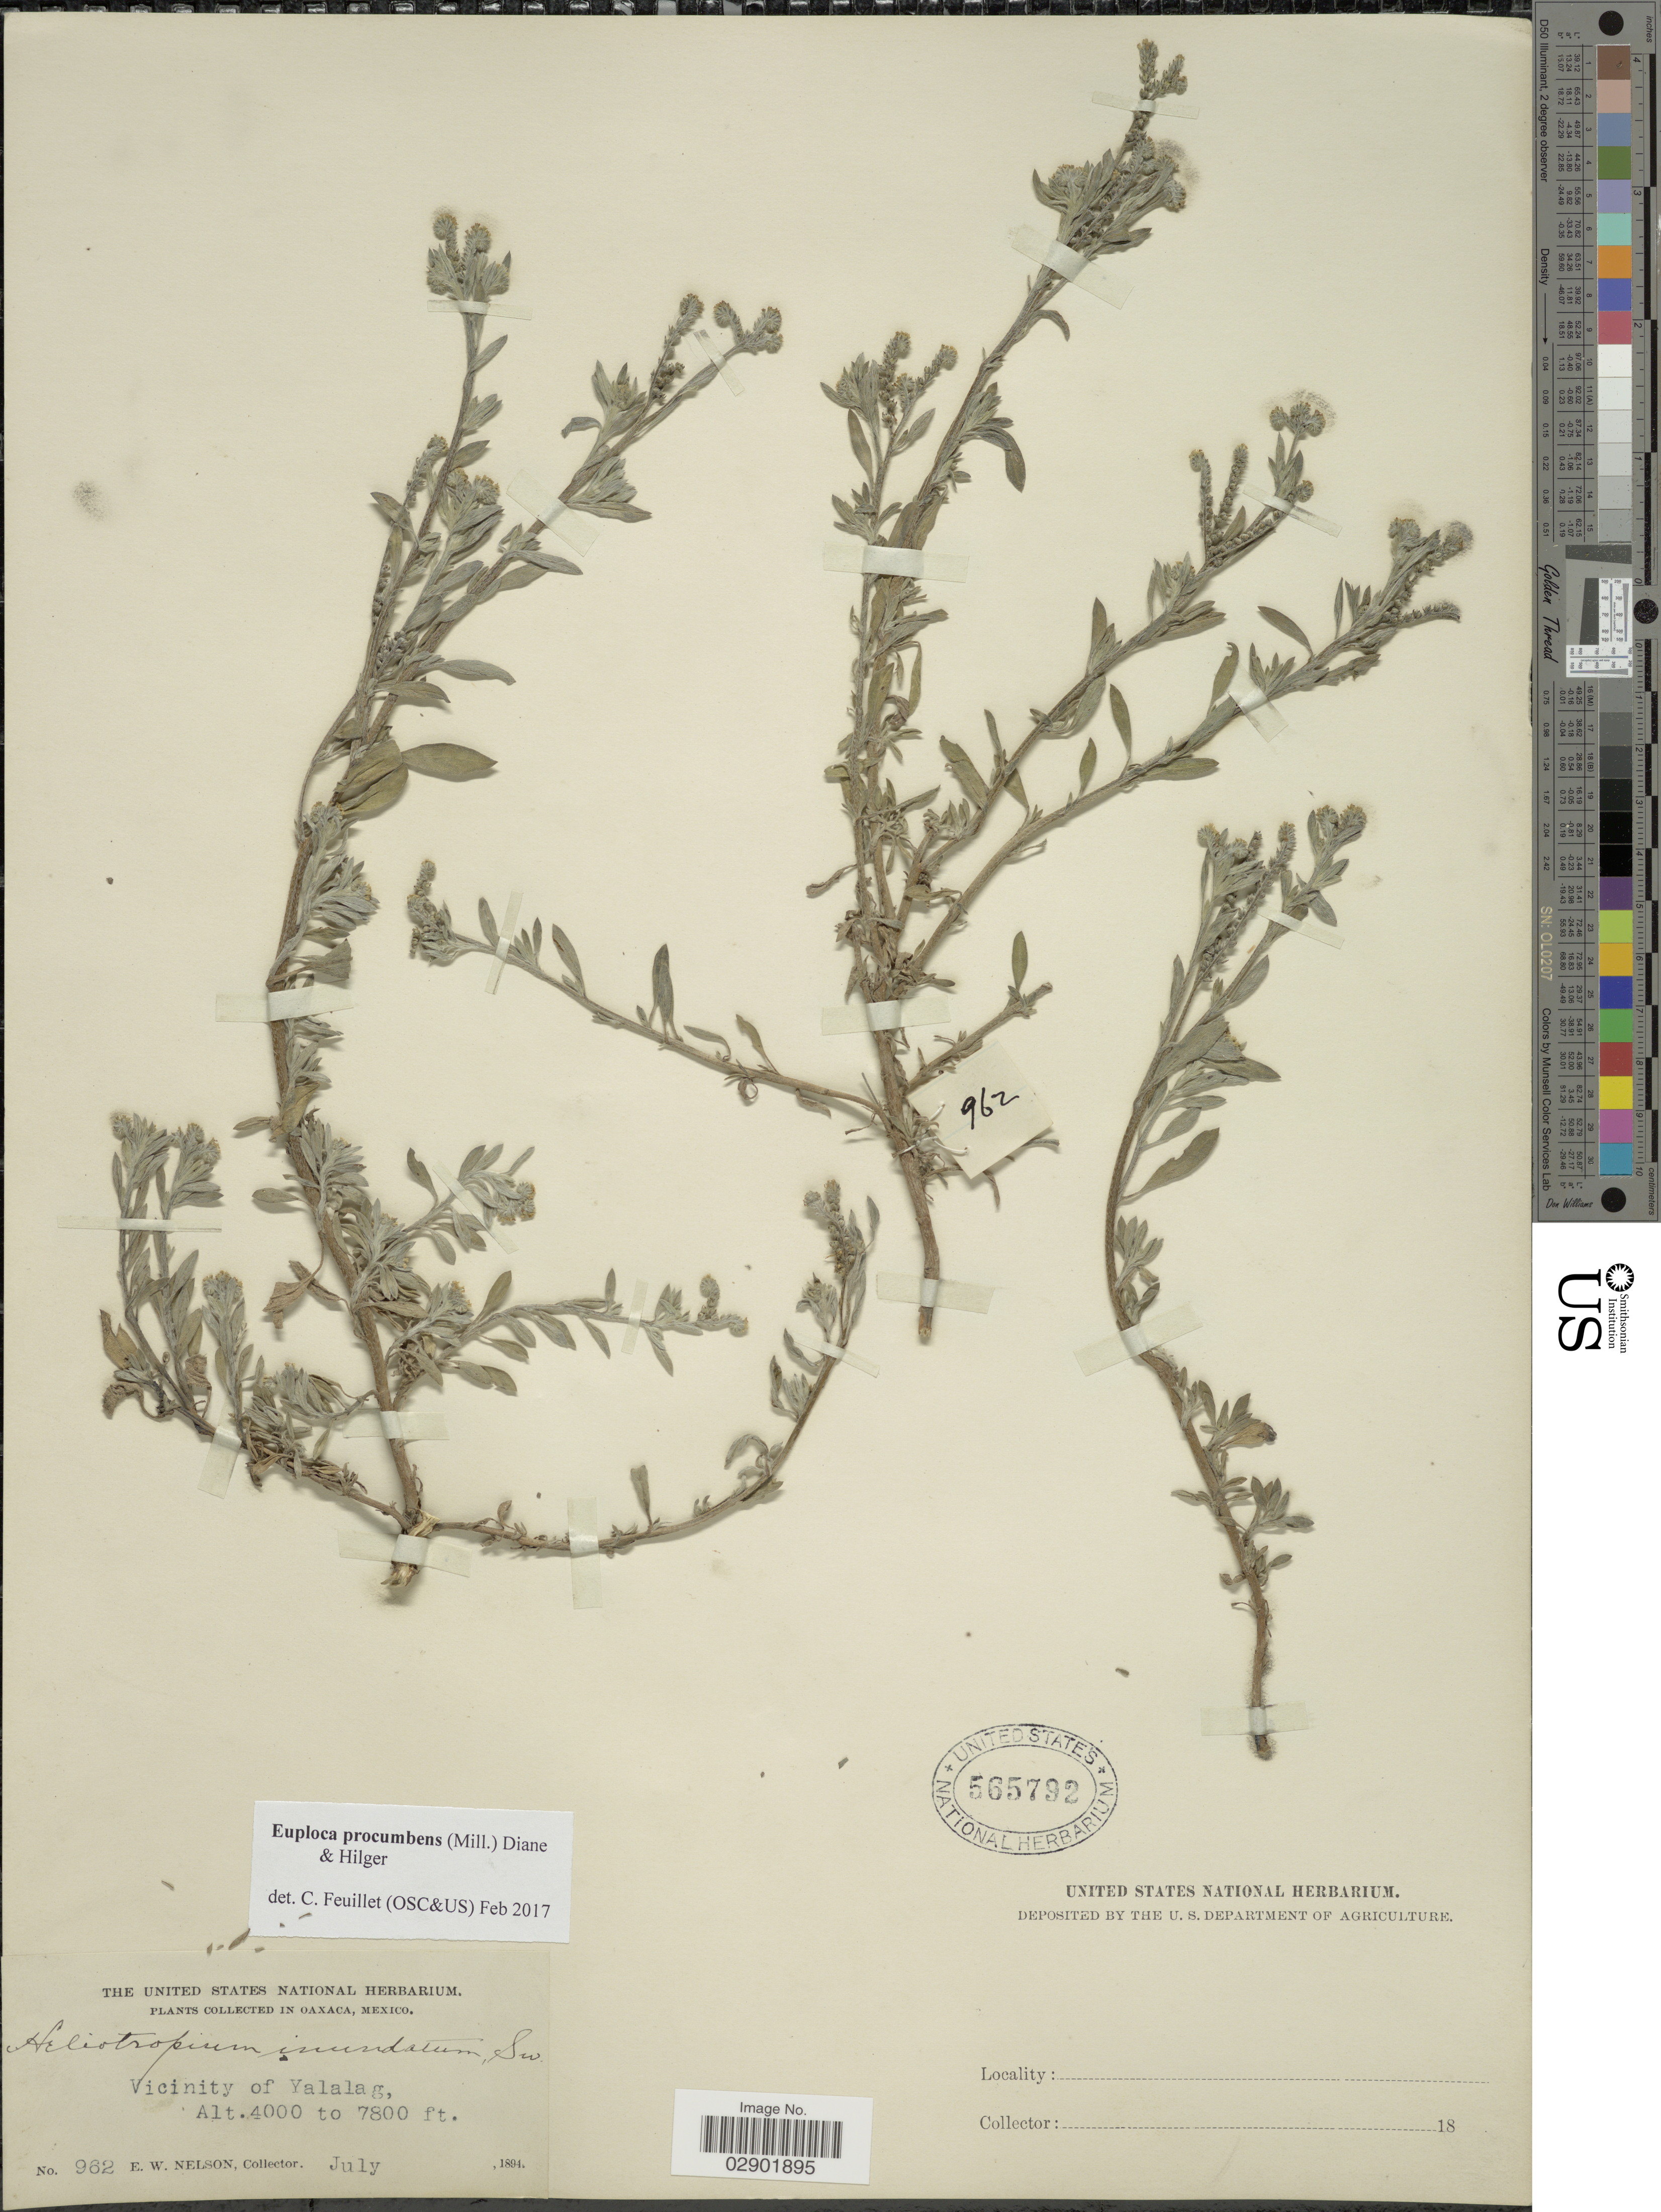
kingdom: Plantae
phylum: Tracheophyta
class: Magnoliopsida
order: Boraginales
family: Heliotropiaceae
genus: Euploca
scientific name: Euploca procumbens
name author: (Mill.) Diane & Hilger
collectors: E. W. Nelson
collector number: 962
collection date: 1894-07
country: Mexico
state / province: Oaxaca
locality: Vicinity of Yalalag.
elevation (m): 1219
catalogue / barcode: US 565792